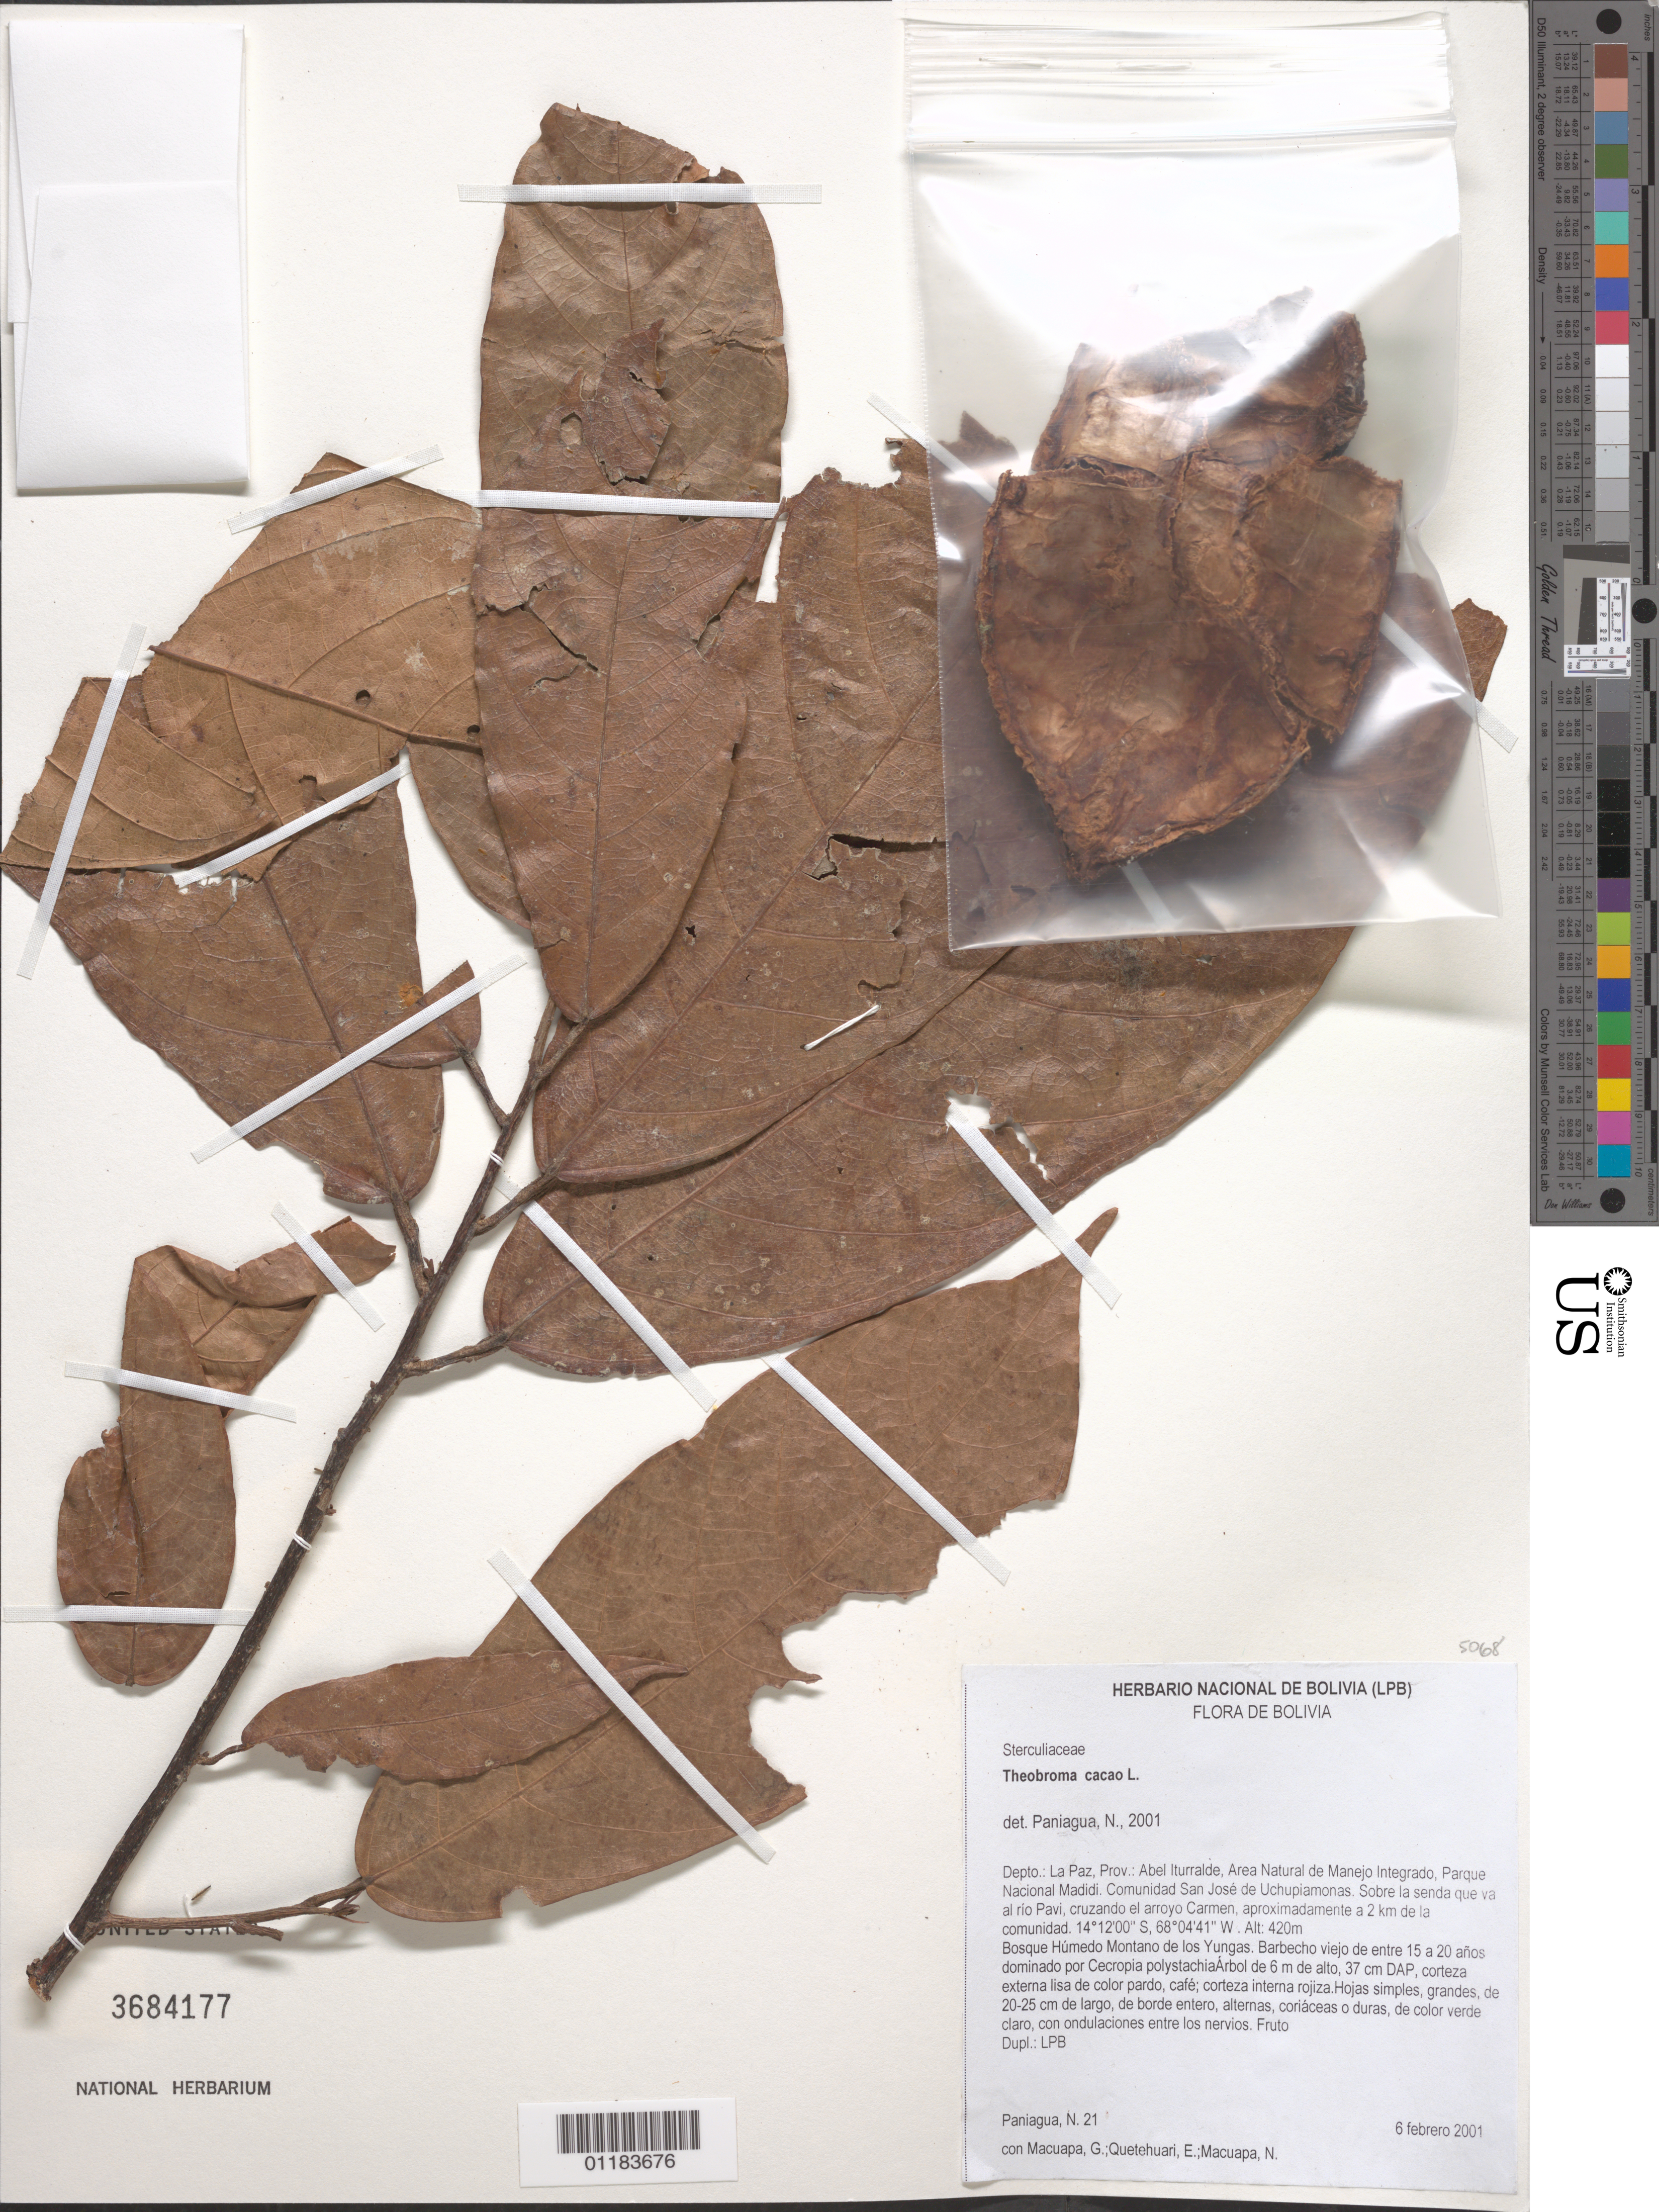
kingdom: Plantae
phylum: Tracheophyta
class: Magnoliopsida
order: Malvales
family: Malvaceae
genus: Theobroma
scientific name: Theobroma cacao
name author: L.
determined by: Paniagua, N.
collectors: N. Paniagua, G. Macuapa, E. Quetehuari & N. Macuapa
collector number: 21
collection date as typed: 6 febrero 2001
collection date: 2001-02-06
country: Bolivia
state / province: La Paz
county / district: Abel Iturralde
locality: area natural de Manejo Integrado, Parque Nacional Madidi. Comunidad San Jose de Uchupiamonas. aprox. 2 km de la comunidad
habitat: bosque humedo montano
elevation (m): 420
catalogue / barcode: US 3684177